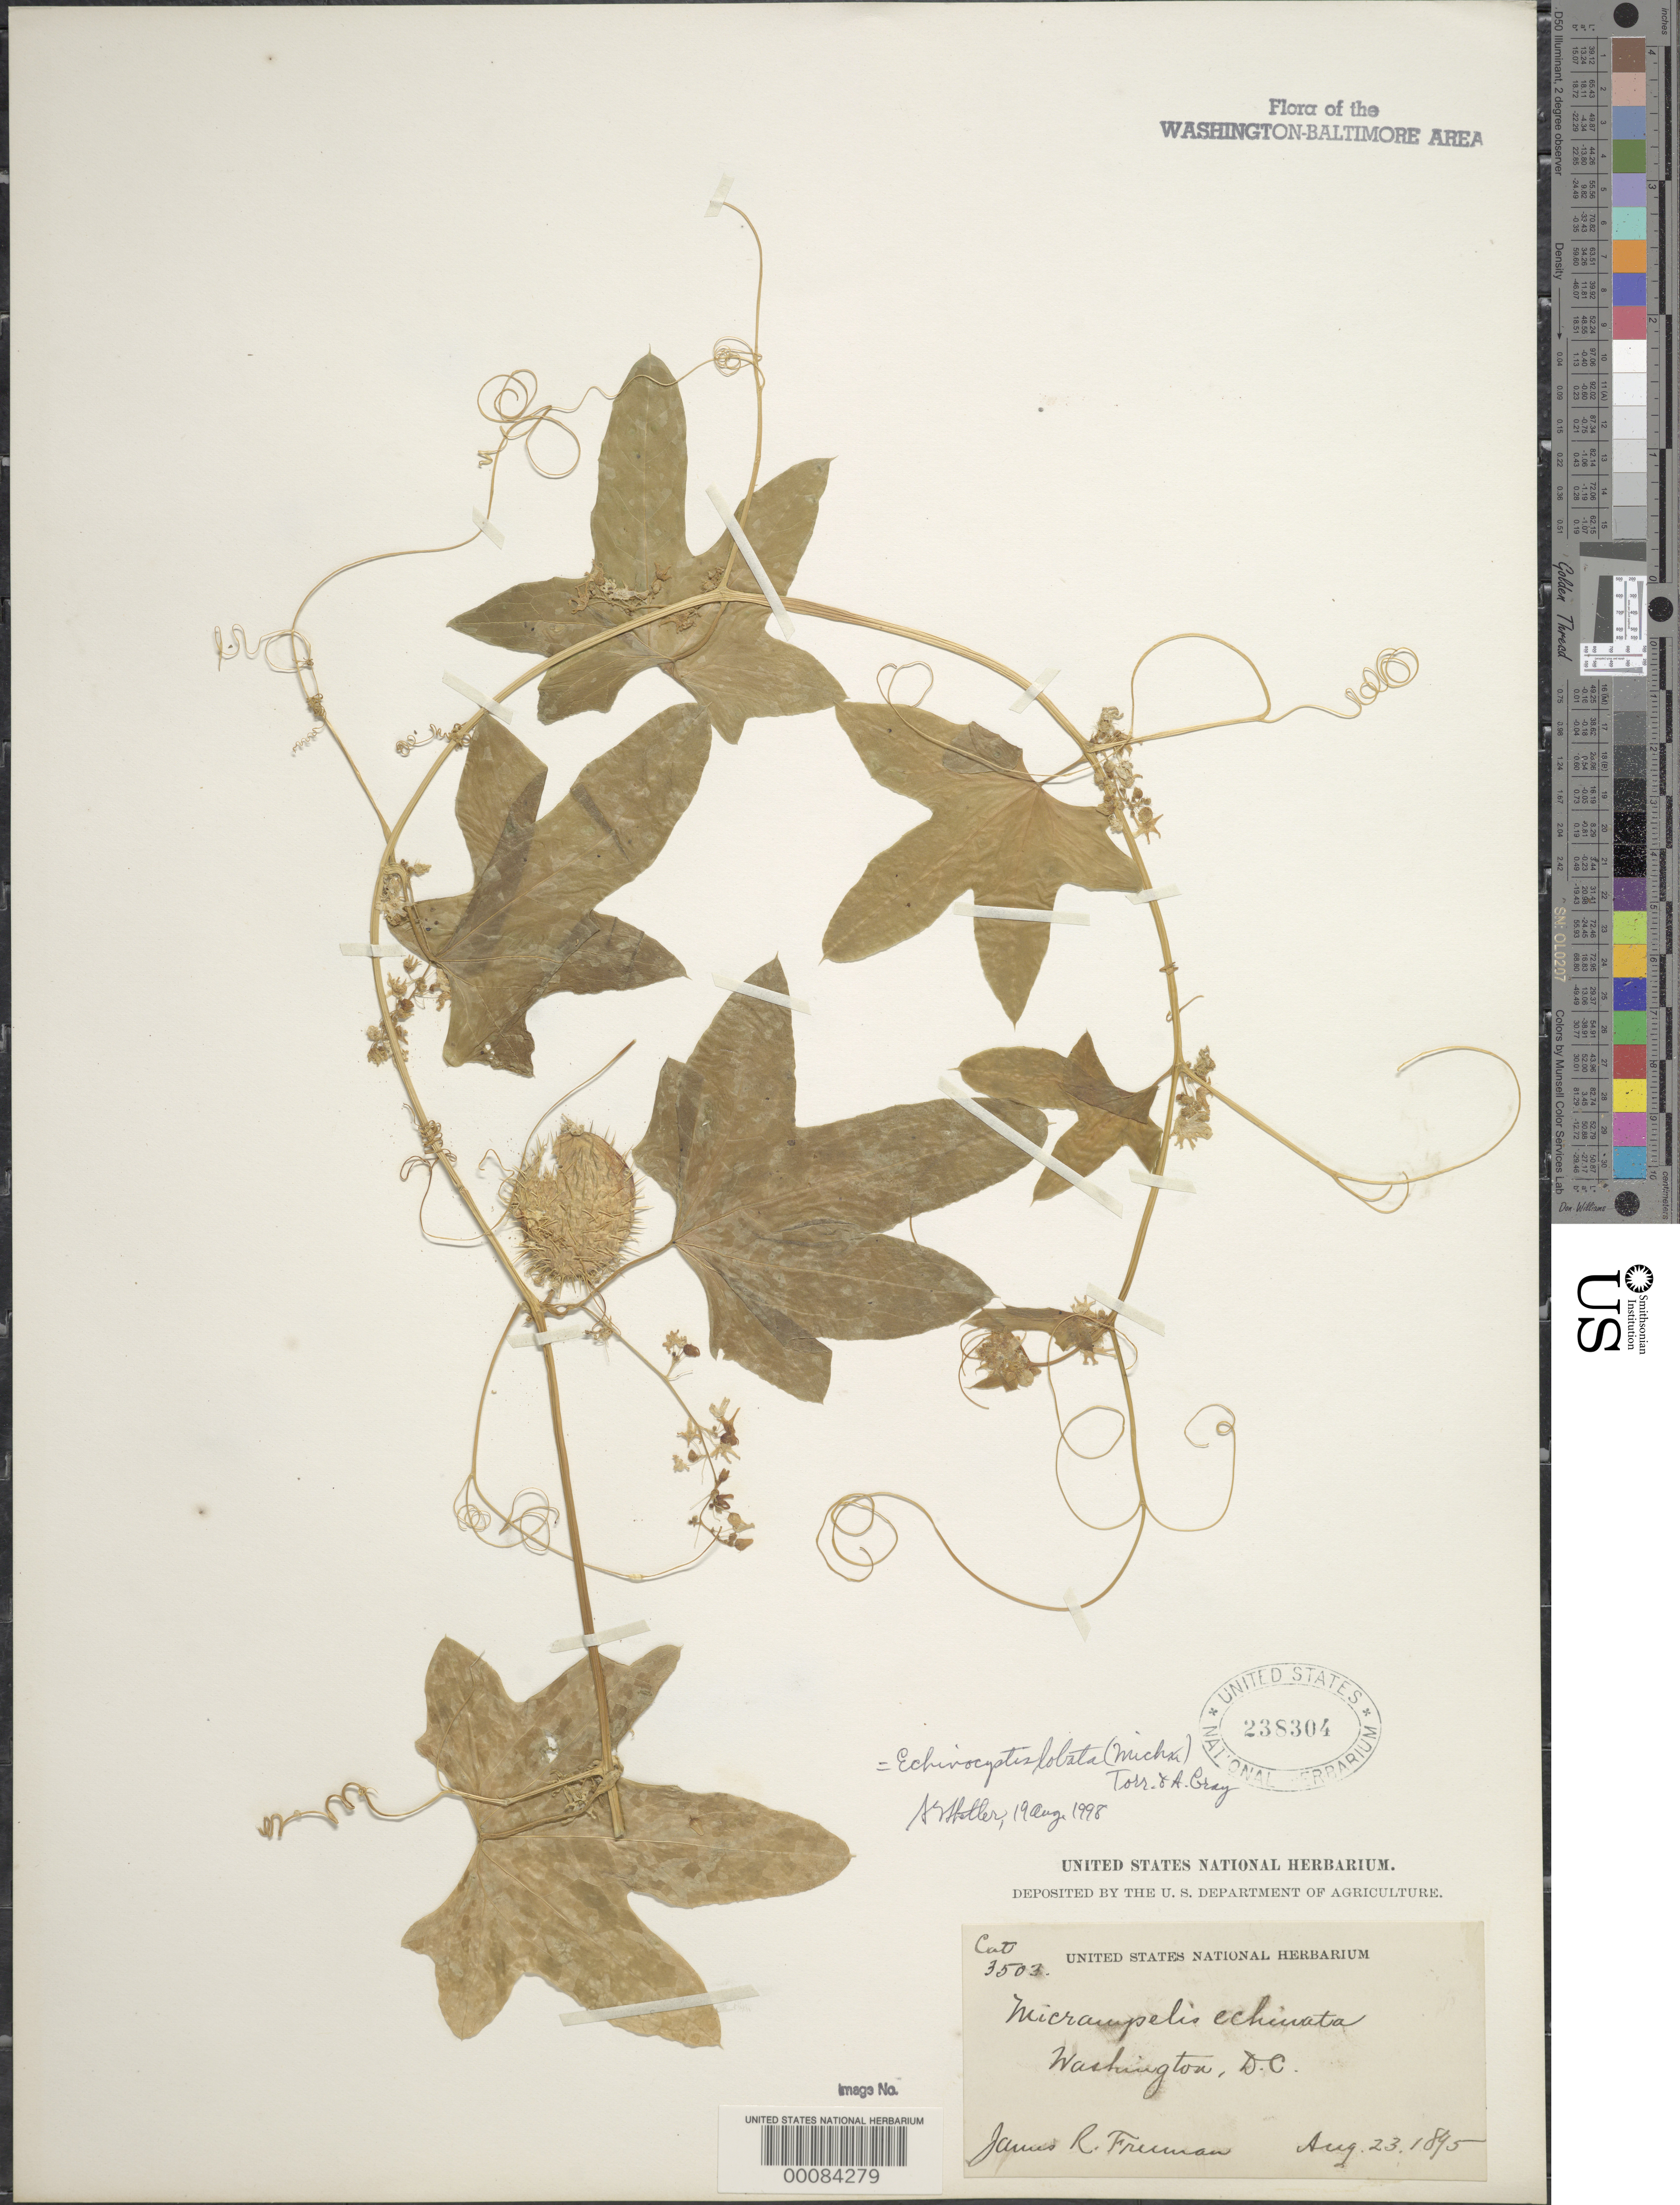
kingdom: Plantae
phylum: Tracheophyta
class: Magnoliopsida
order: Cucurbitales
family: Cucurbitaceae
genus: Echinocystis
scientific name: Echinocystis lobata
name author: (Michx.) Torr. & A. Gray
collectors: J. Freeman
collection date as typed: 23 Aug 1895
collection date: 1895-08-23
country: United States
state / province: District of Columbia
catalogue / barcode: US 238304